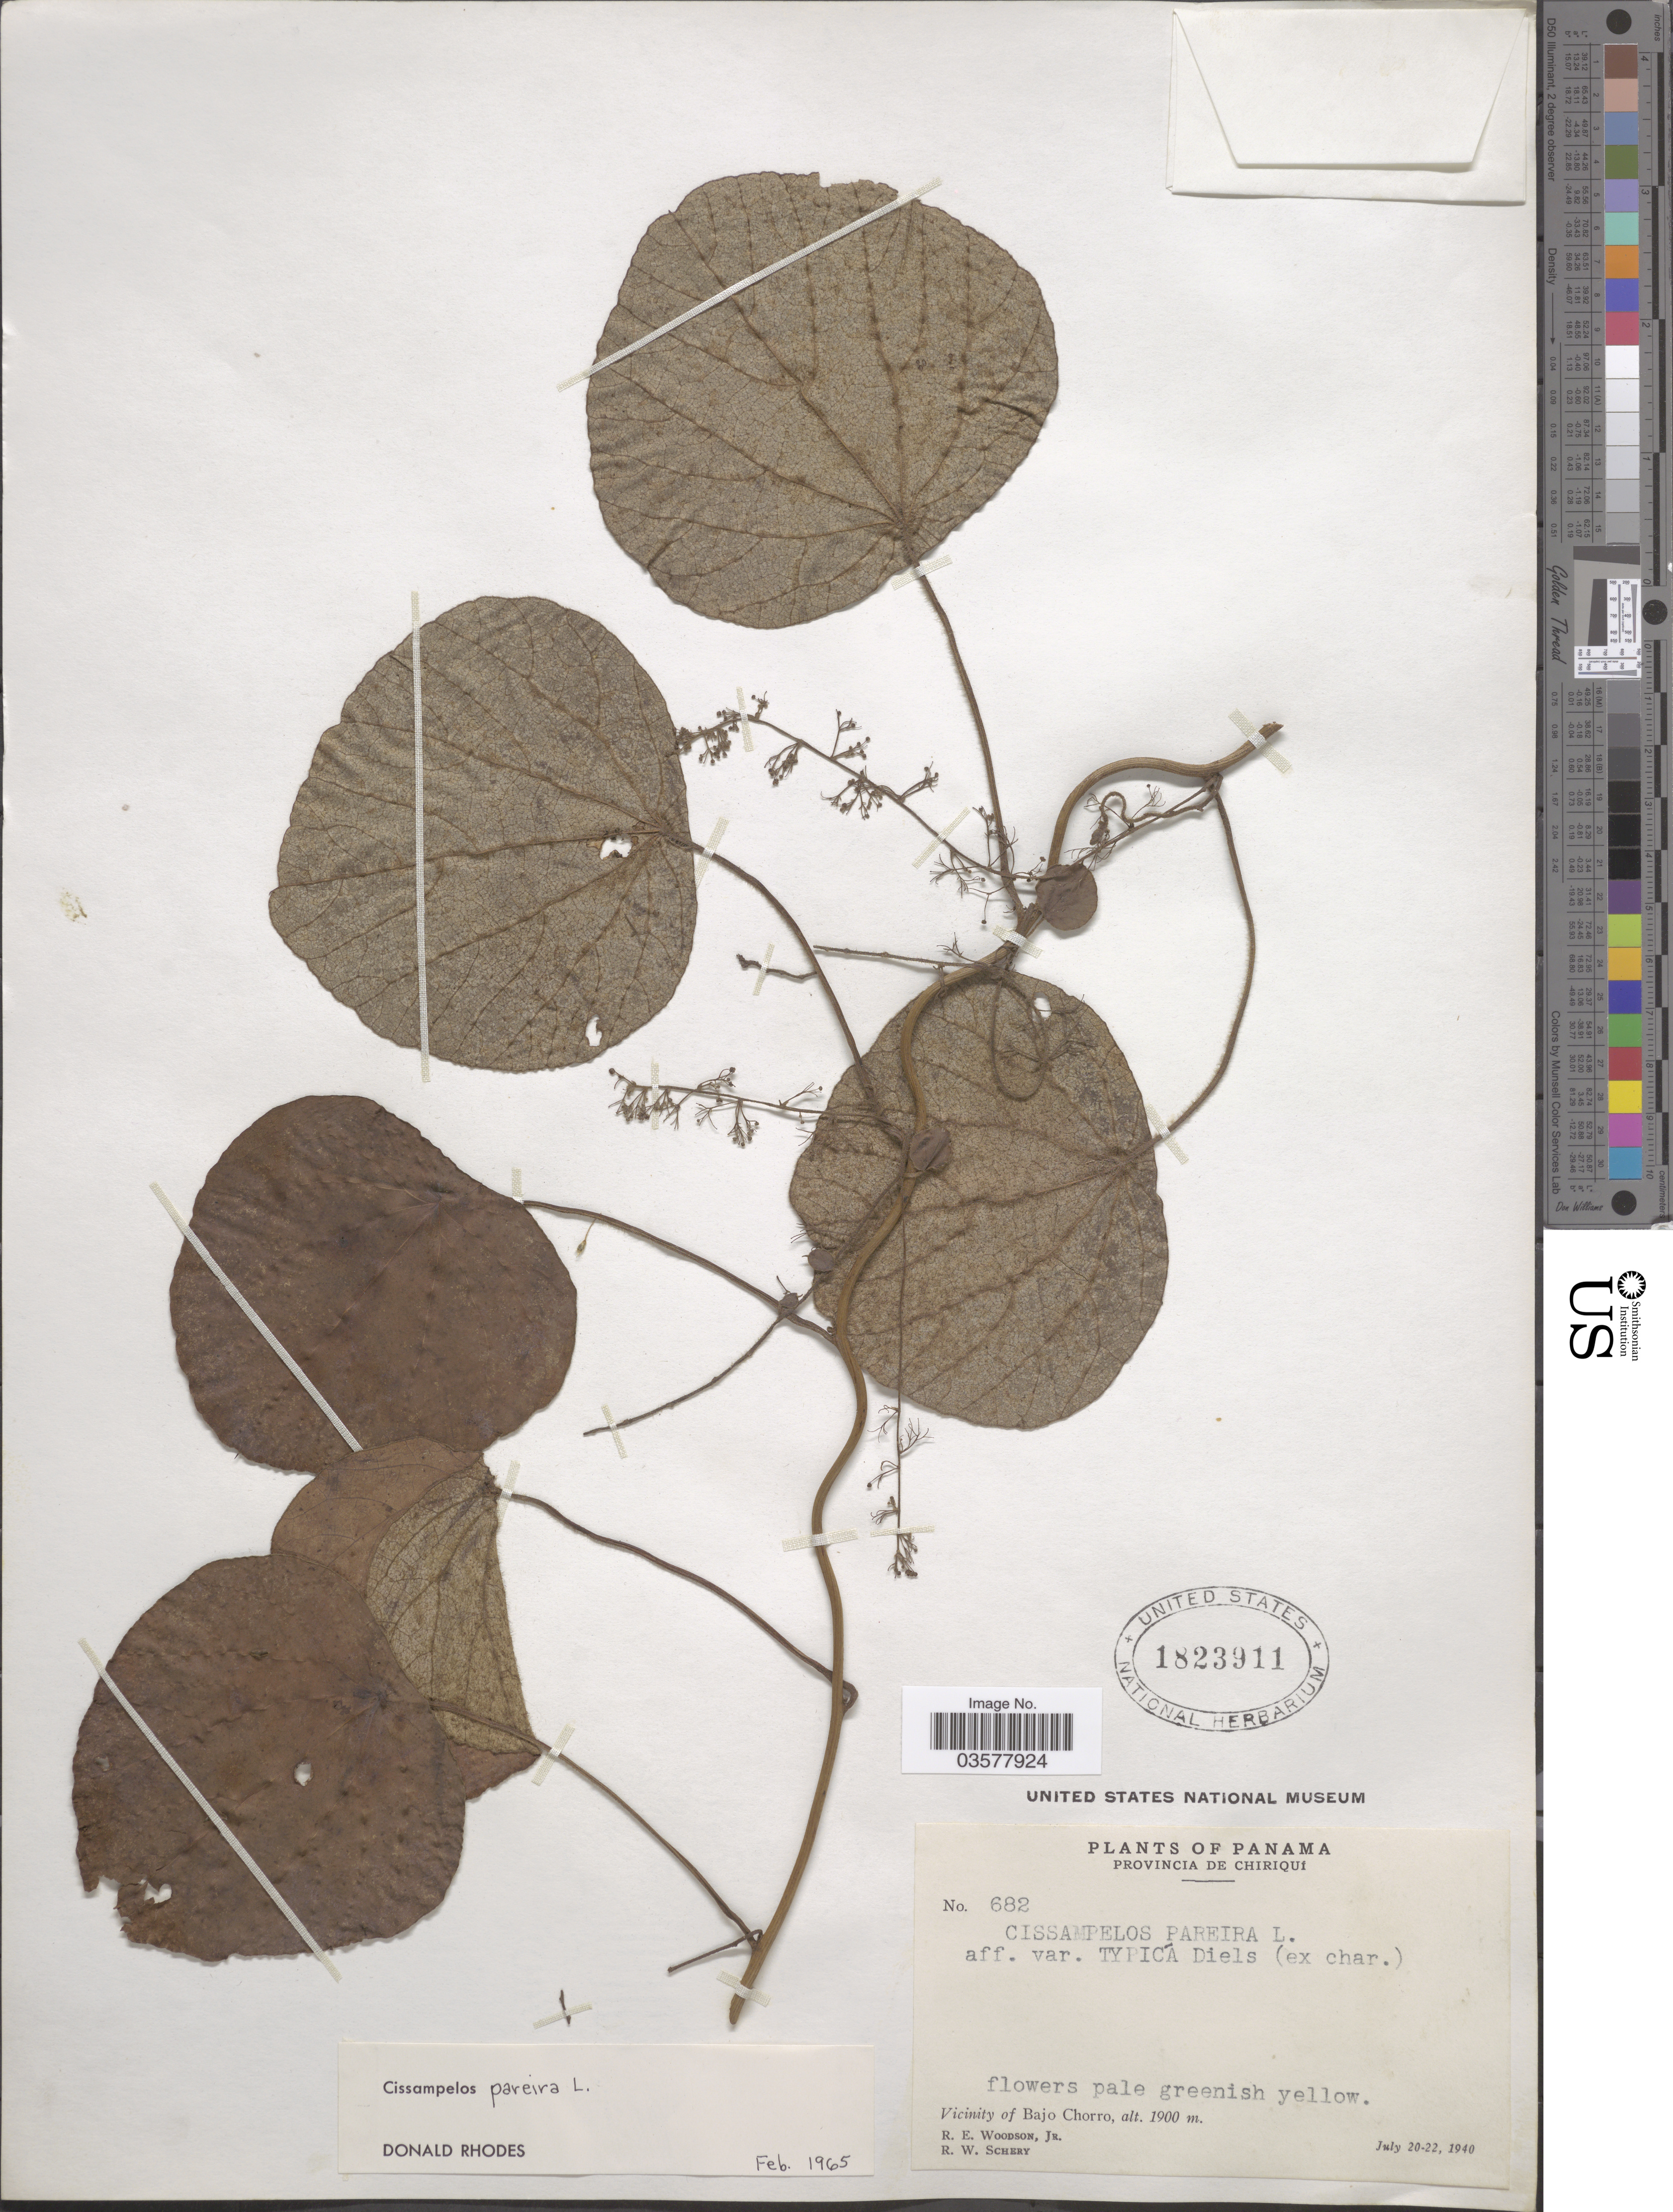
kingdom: Plantae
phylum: Tracheophyta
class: Magnoliopsida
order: Ranunculales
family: Menispermaceae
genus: Cissampelos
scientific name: Cissampelos pareira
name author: L.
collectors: R. E. Woodson & R. W. Schery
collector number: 682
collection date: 1940-07-20/1940-07-22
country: Panama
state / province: Chiriqui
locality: Vicinity of Bajo Chorro.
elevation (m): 1900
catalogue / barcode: US 1823911